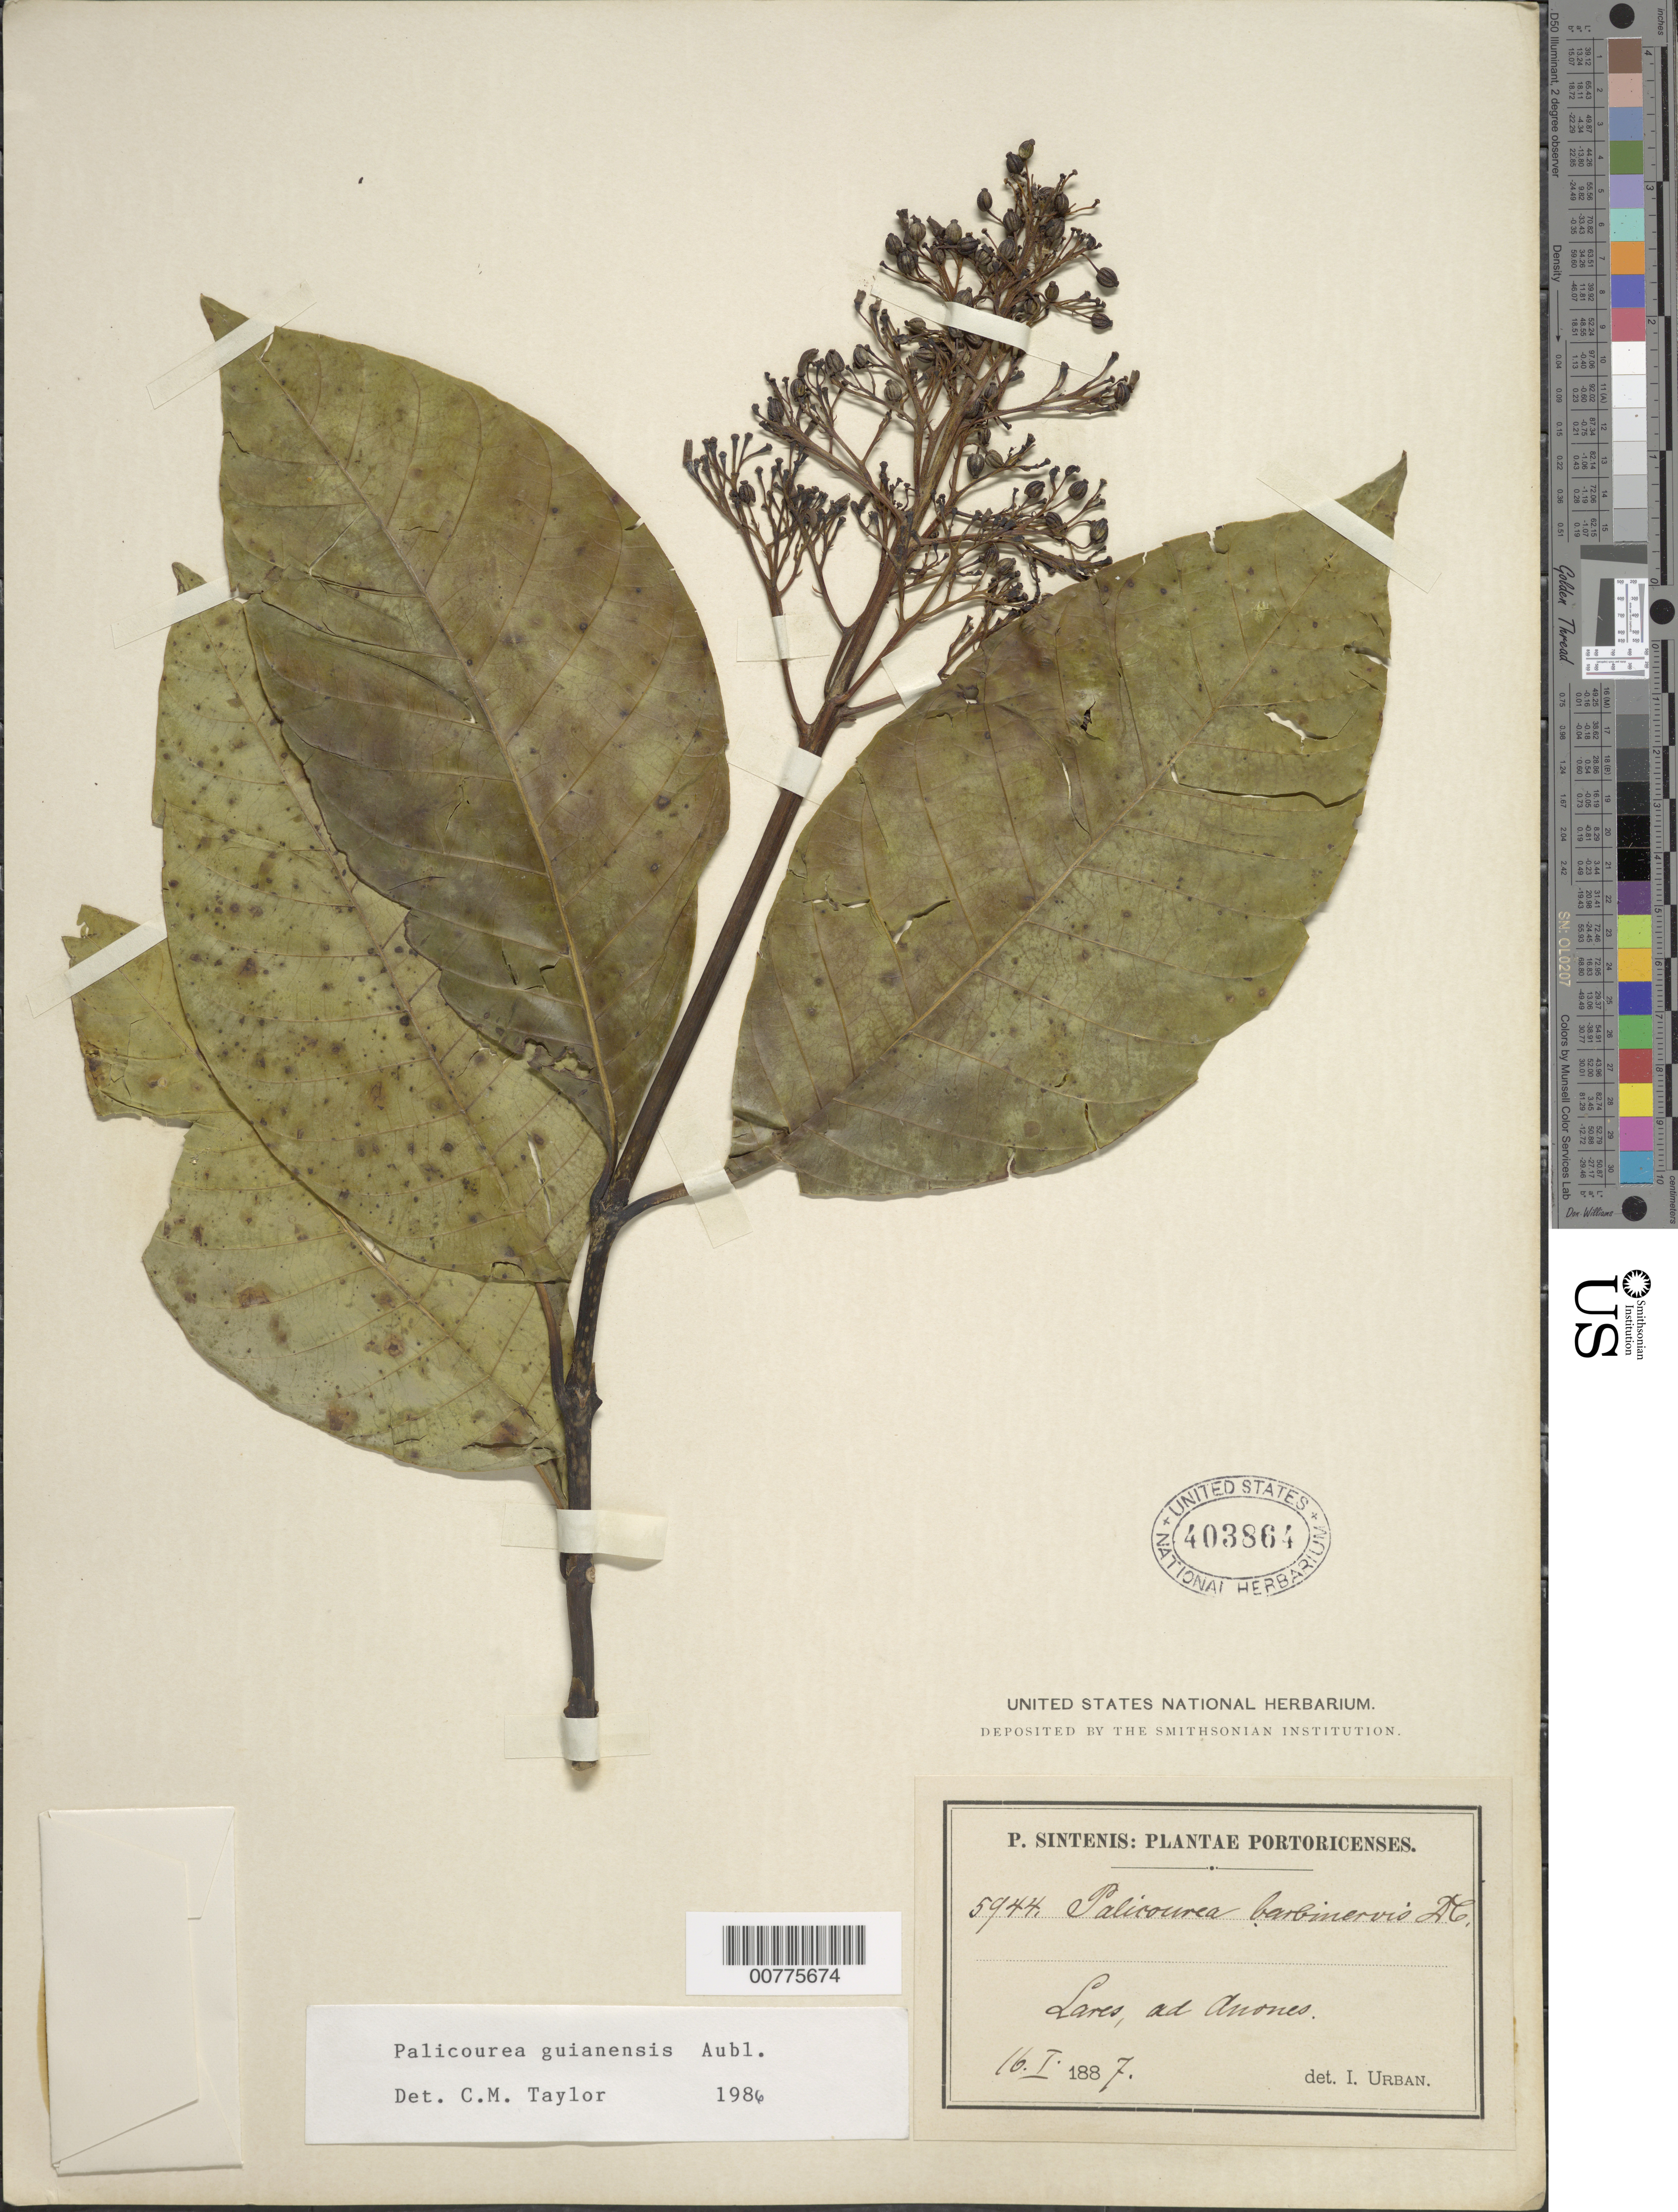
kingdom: Plantae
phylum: Tracheophyta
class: Magnoliopsida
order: Gentianales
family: Rubiaceae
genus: Palicourea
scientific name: Palicourea guianensis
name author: Aubl.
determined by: Taylor, Charlotte M.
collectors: P. Sintenis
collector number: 5944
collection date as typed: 16 Jan 1887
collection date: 1887-01-16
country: Puerto Rico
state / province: Lares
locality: Lares, ad Amores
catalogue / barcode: US 403864